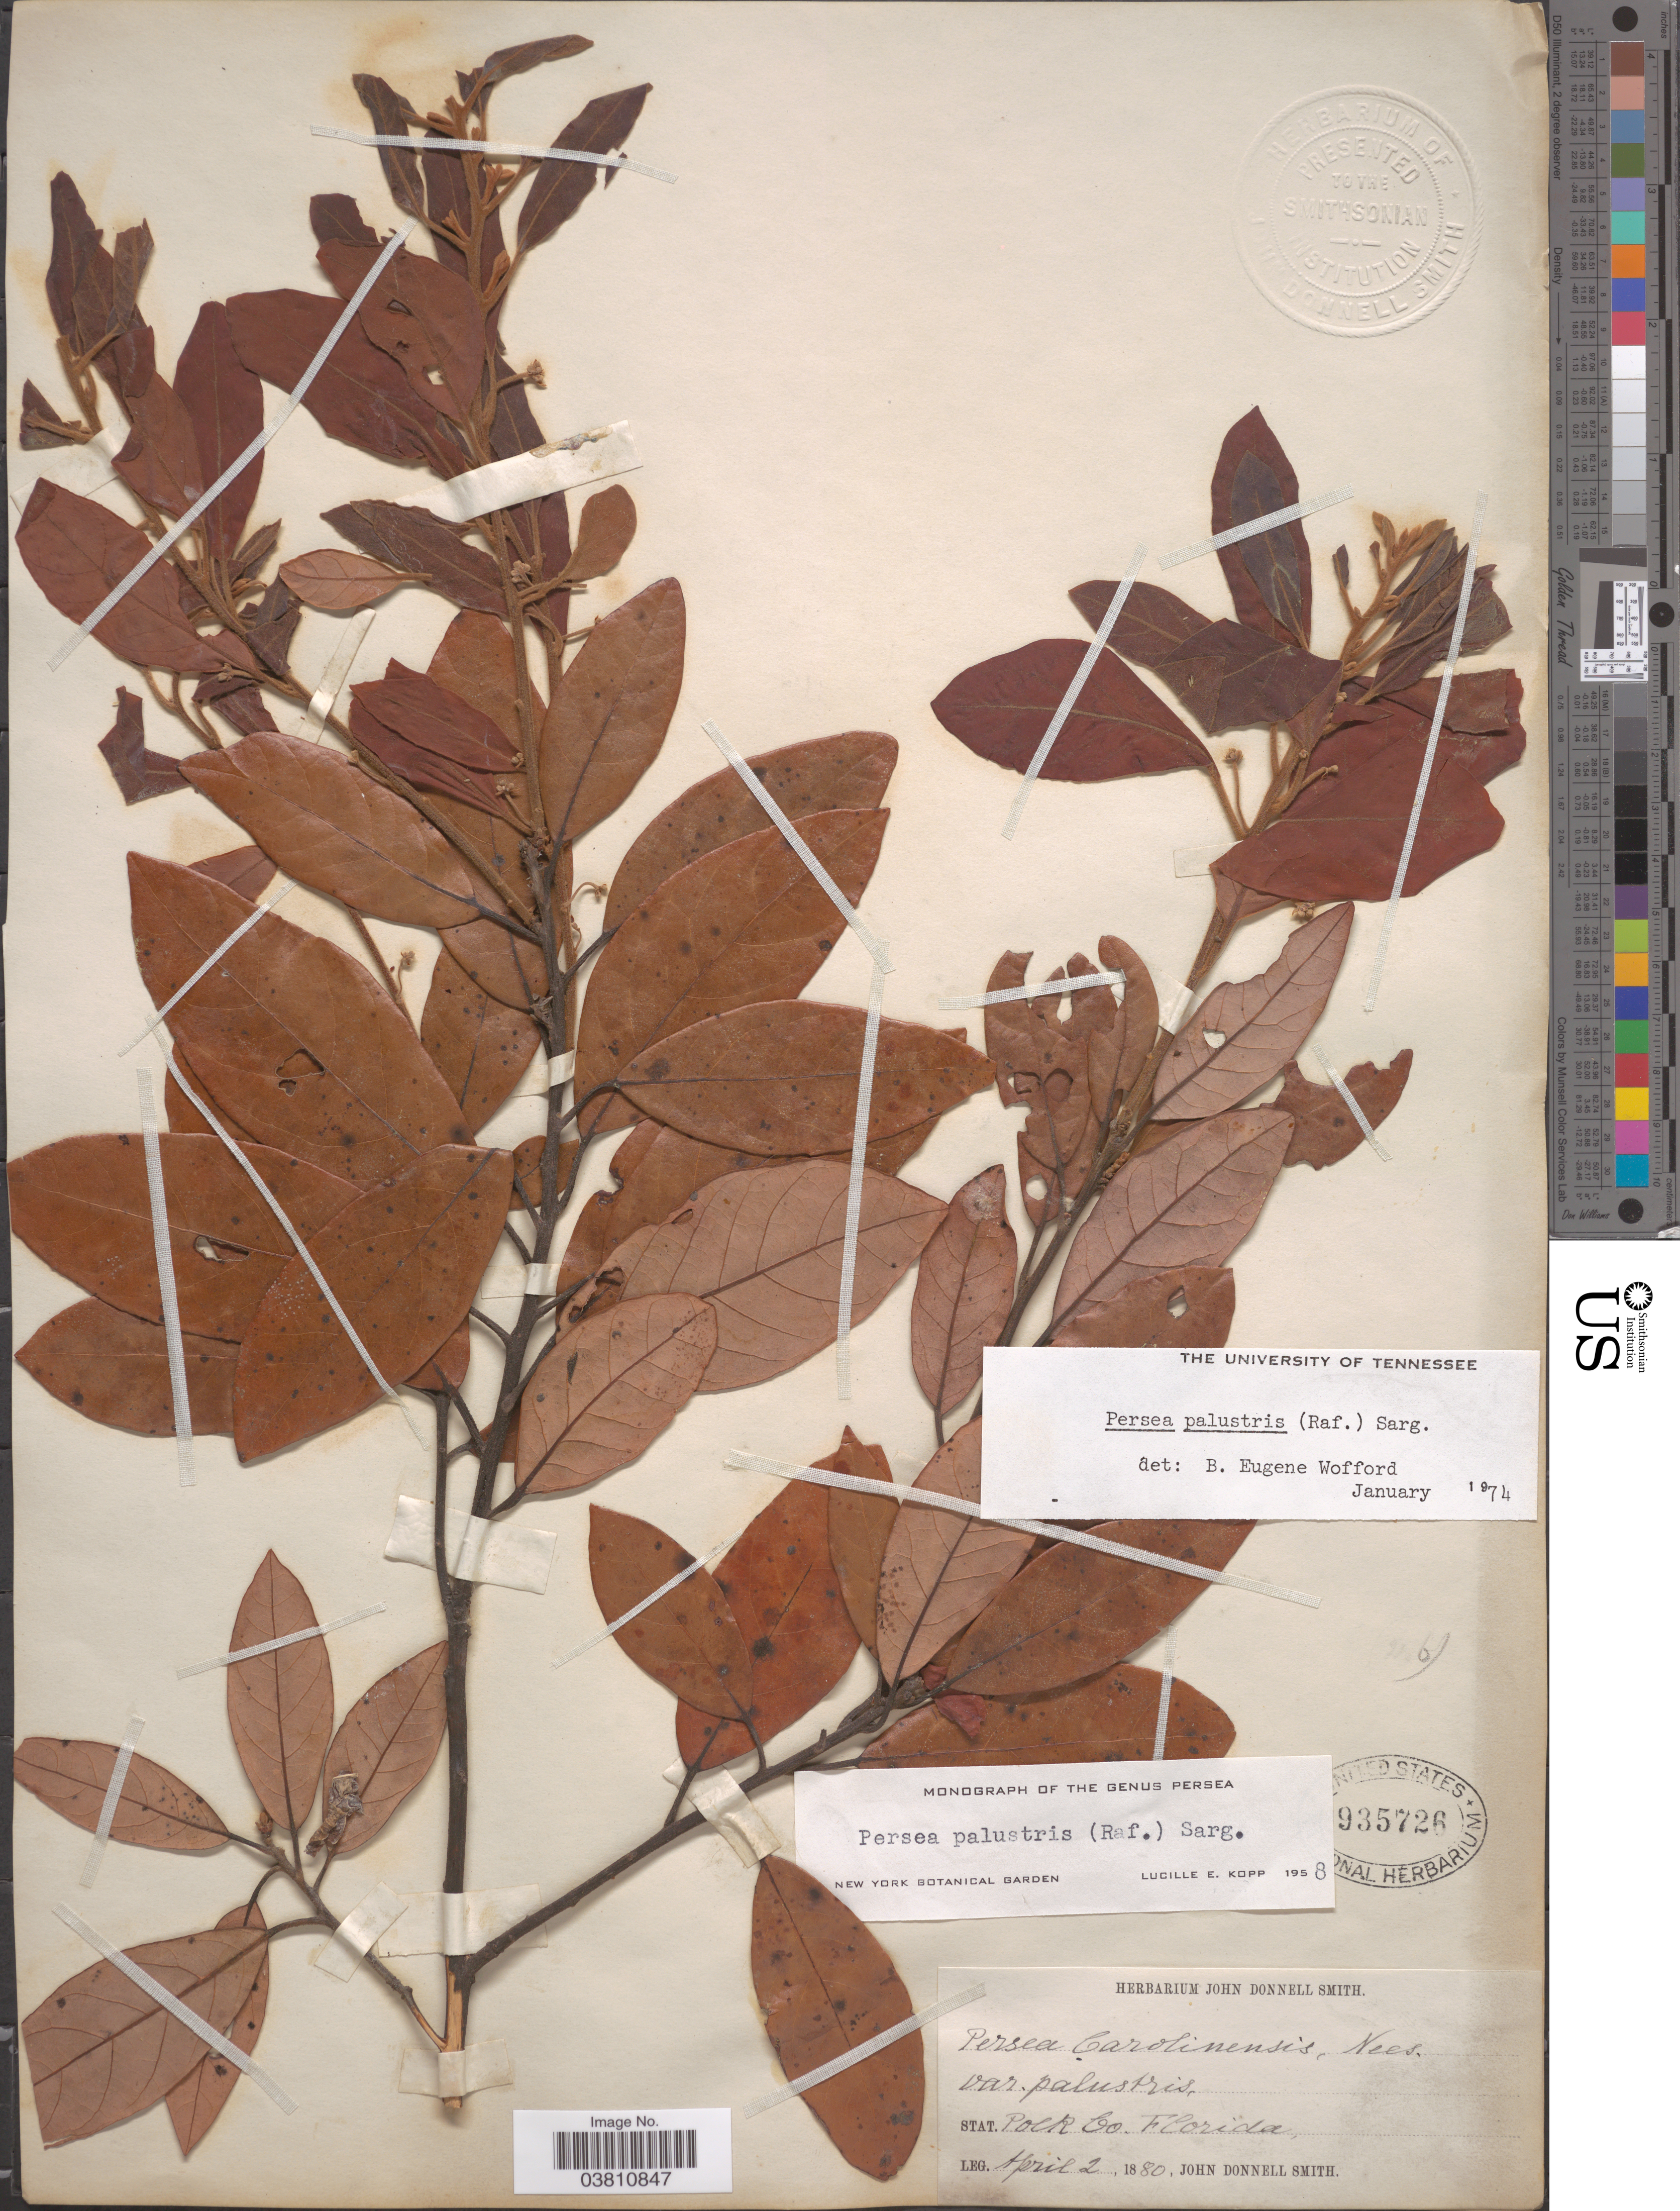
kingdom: Plantae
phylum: Tracheophyta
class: Magnoliopsida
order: Laurales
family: Lauraceae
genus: Persea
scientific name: Persea palustris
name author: (Raf.) Sarg.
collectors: J. Donnell Smith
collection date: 1880-04-02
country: United States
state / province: Florida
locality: Stat. Polk Co.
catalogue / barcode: US 935726